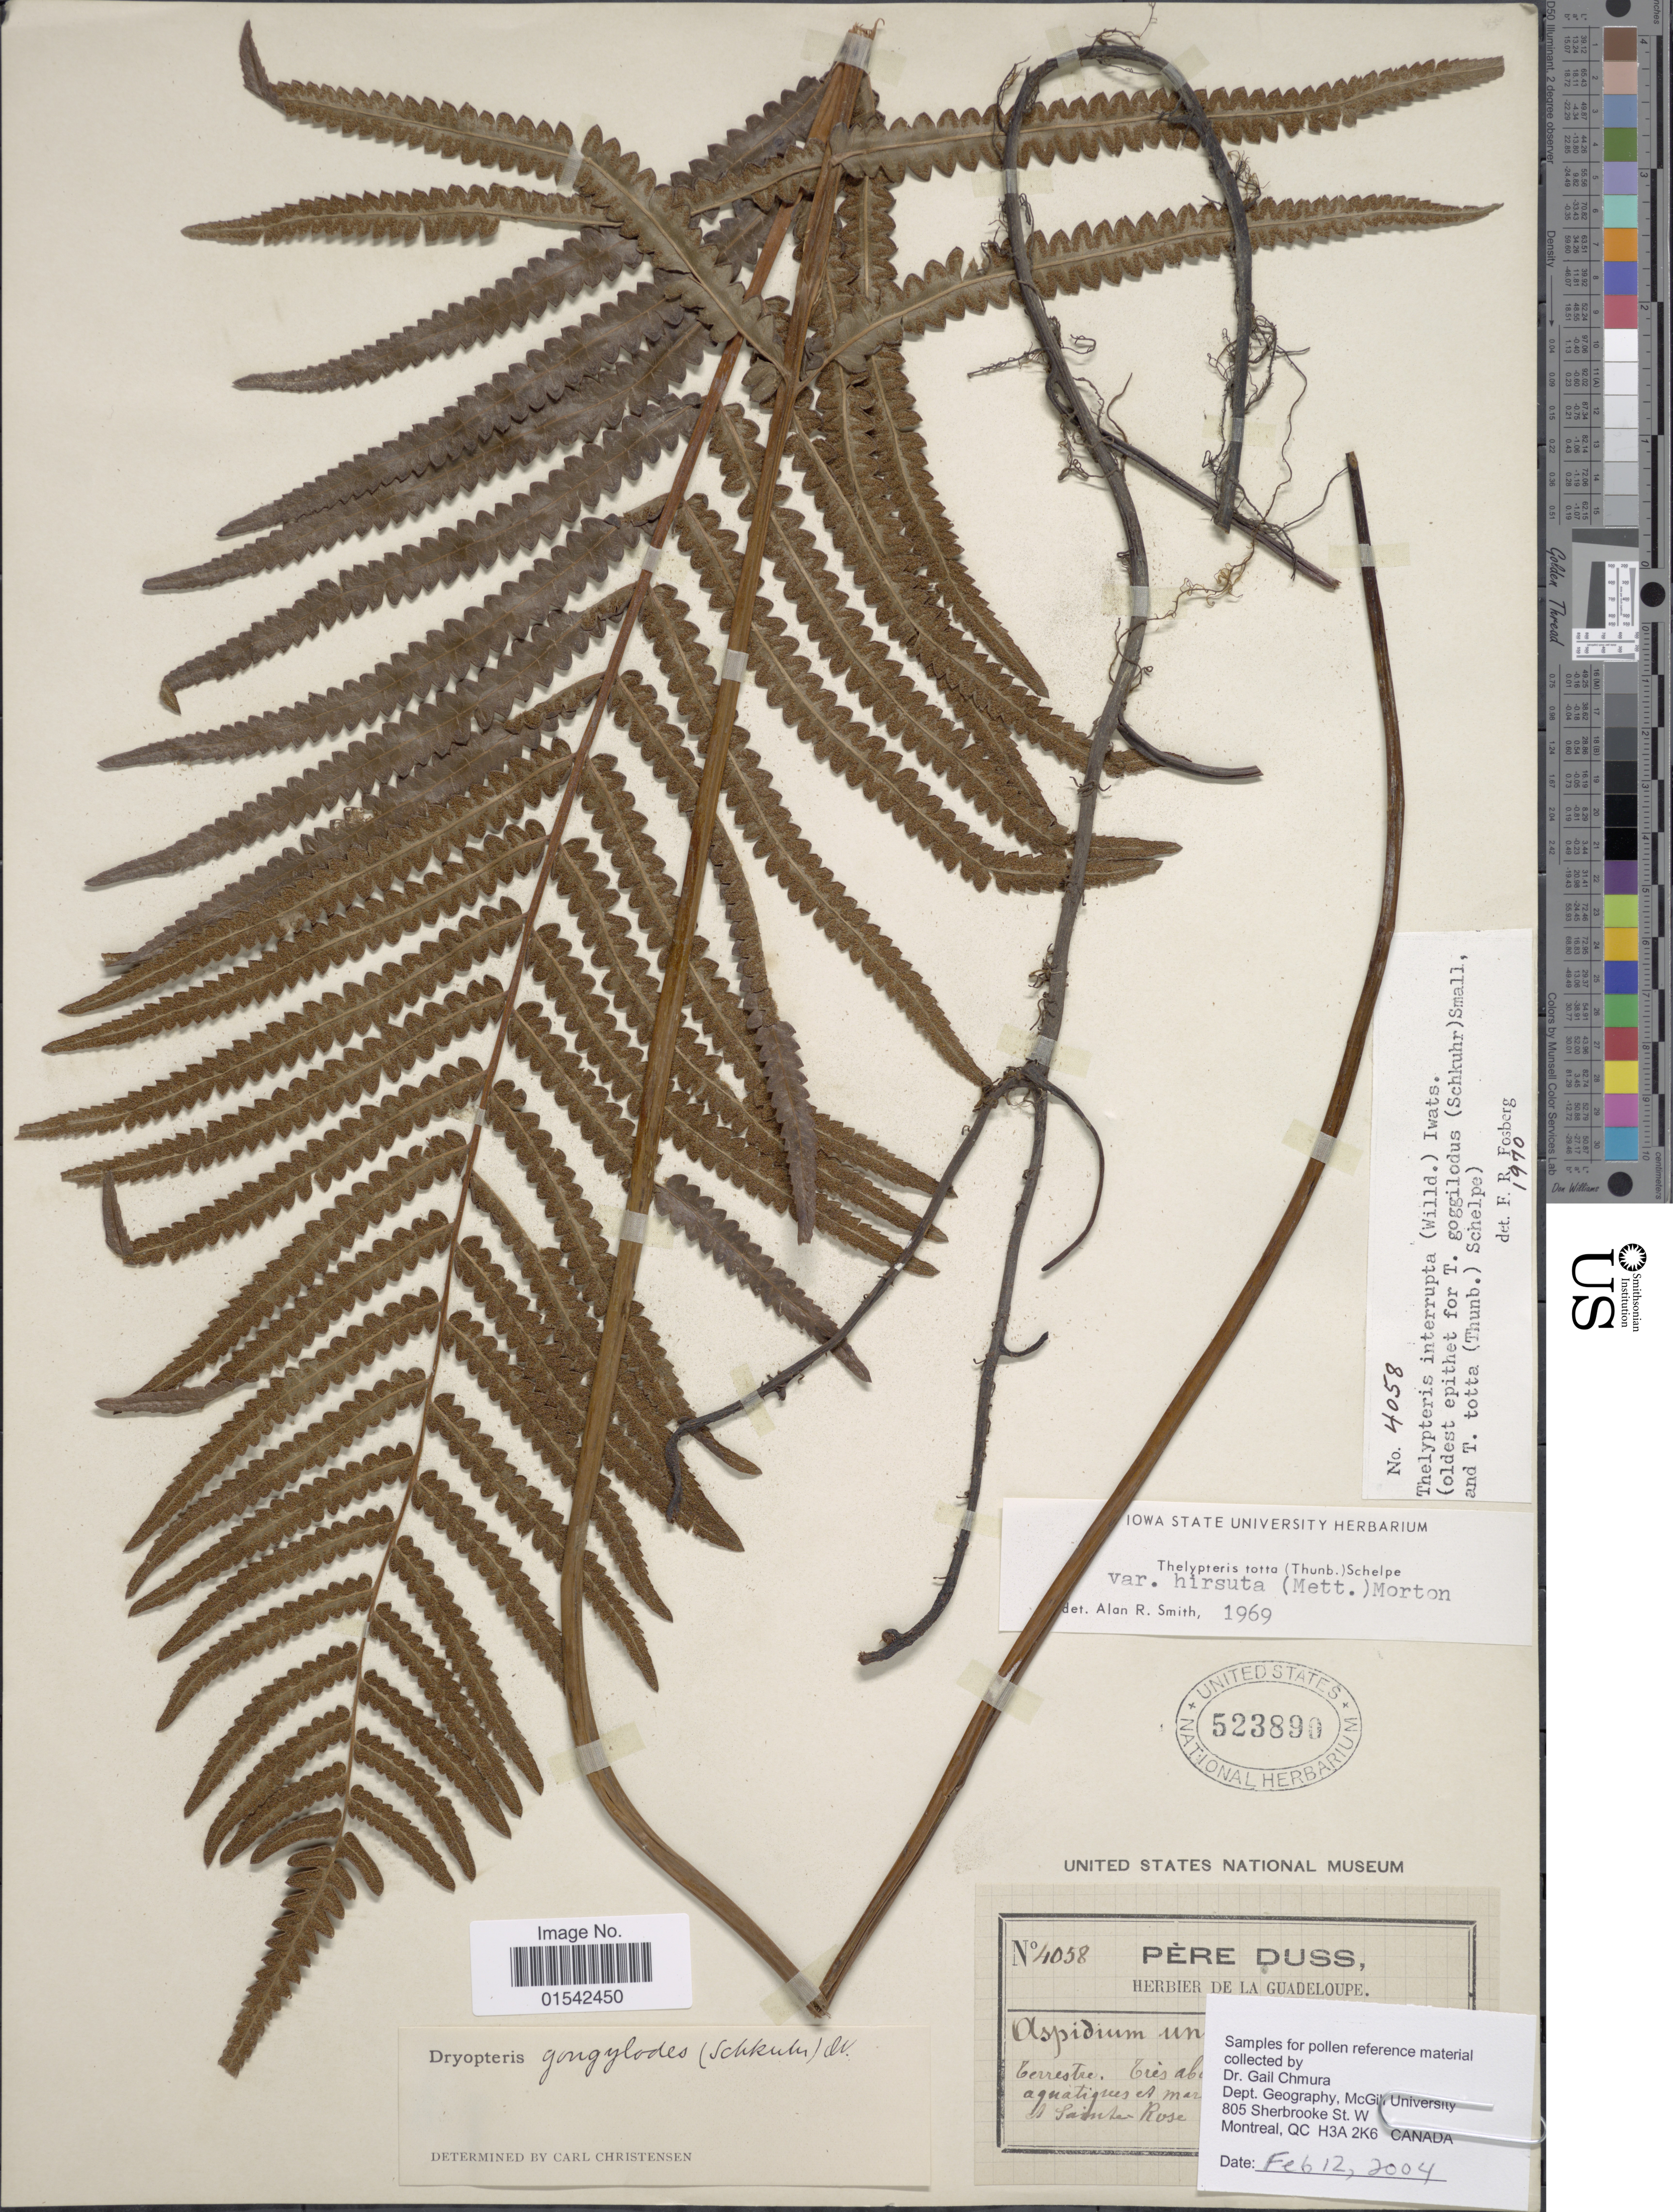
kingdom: Plantae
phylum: Tracheophyta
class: Polypodiopsida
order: Polypodiales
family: Thelypteridaceae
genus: Cyclosorus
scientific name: Cyclosorus interruptus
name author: (Willd.) H. Itô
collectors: Père Duss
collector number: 4058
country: Guadeloupe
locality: Terrestre, Tres ab aguatiques et mar et Sainte Rose [illegible text]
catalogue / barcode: US 523890